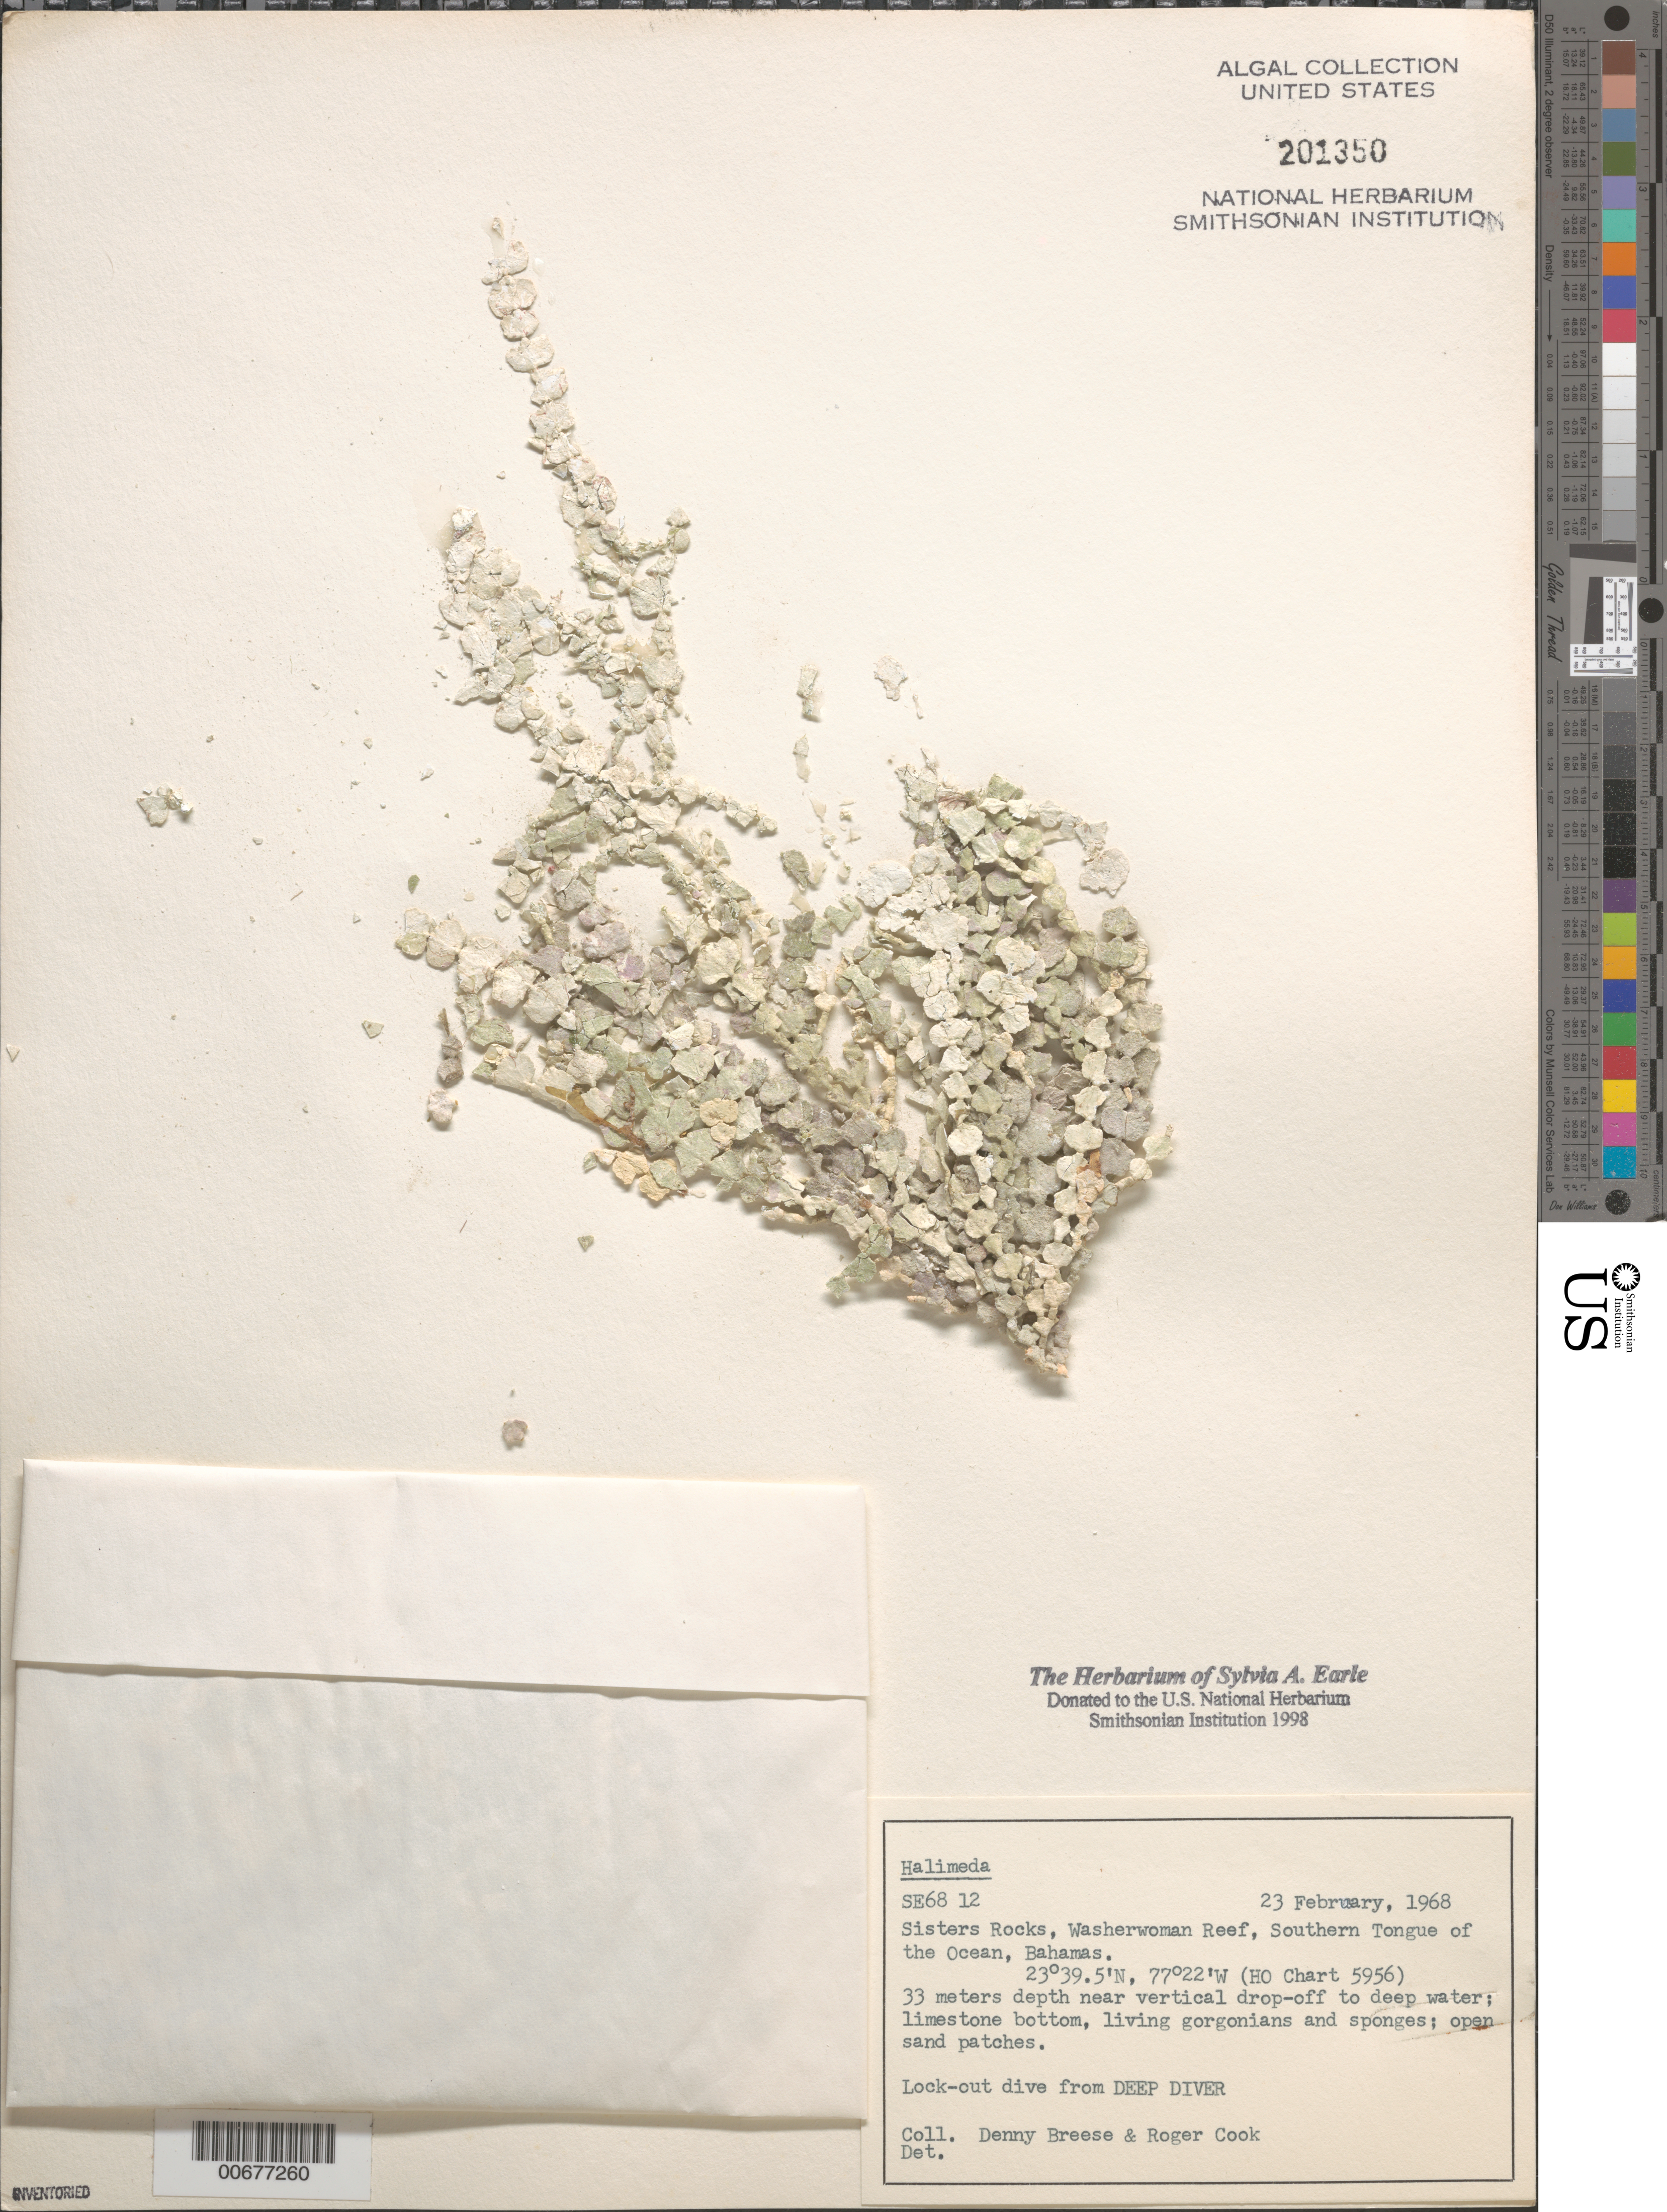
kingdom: Plantae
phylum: Chlorophyta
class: Ulvophyceae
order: Bryopsidales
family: Halimedaceae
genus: Halimeda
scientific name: Halimeda sp.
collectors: D. Breese & R. Cook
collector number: SE 6812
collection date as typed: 23 Feb 1968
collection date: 1968-02-23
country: Bahamas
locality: Sisters Rocks, Washerwoman Reef, Southern Tongue of the Ocean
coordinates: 23 39.5' N, 77 22' W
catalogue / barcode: US 201350